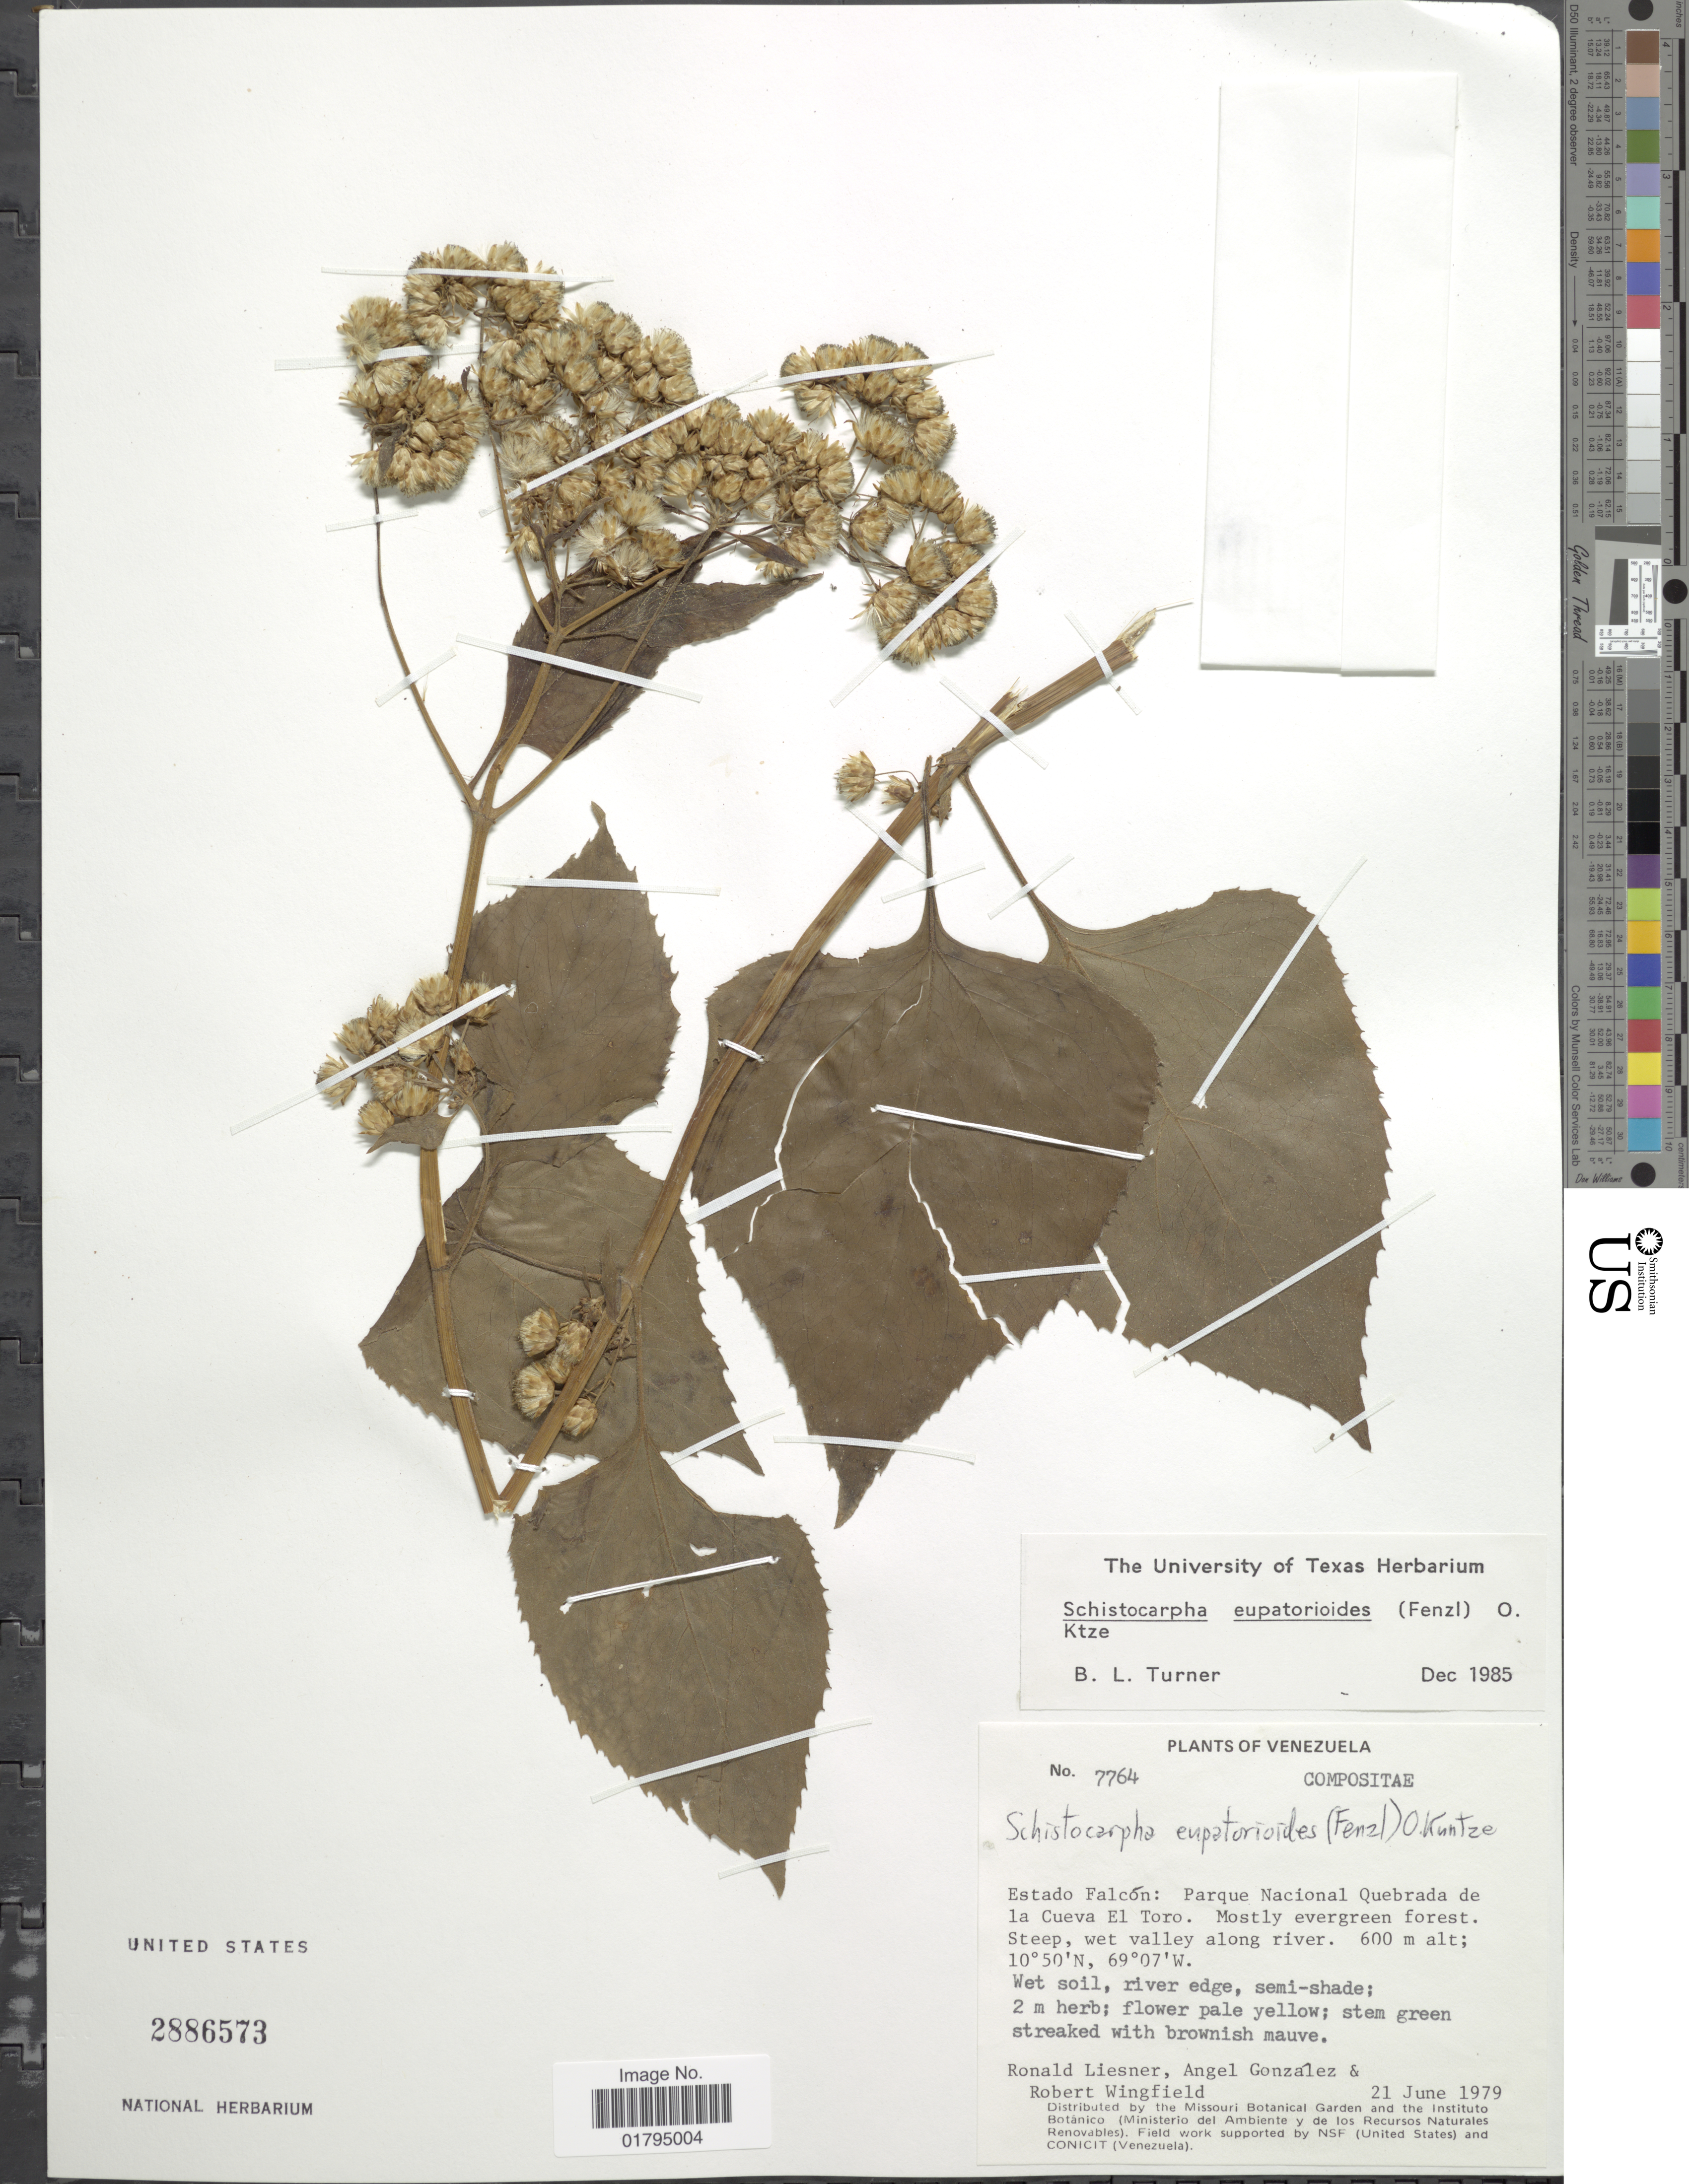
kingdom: Plantae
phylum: Tracheophyta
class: Magnoliopsida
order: Asterales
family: Asteraceae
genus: Schistocarpha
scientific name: Schistocarpha eupatorioides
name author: (Fenzl) Kuntze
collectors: R. L. Liesner, A. C. González & R. C. Wingfield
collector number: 7764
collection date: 1979-06-21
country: Venezuela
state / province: Falcón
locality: Parque nacional Quebrada de La Cueva El Toro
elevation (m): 600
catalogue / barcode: US 2886573